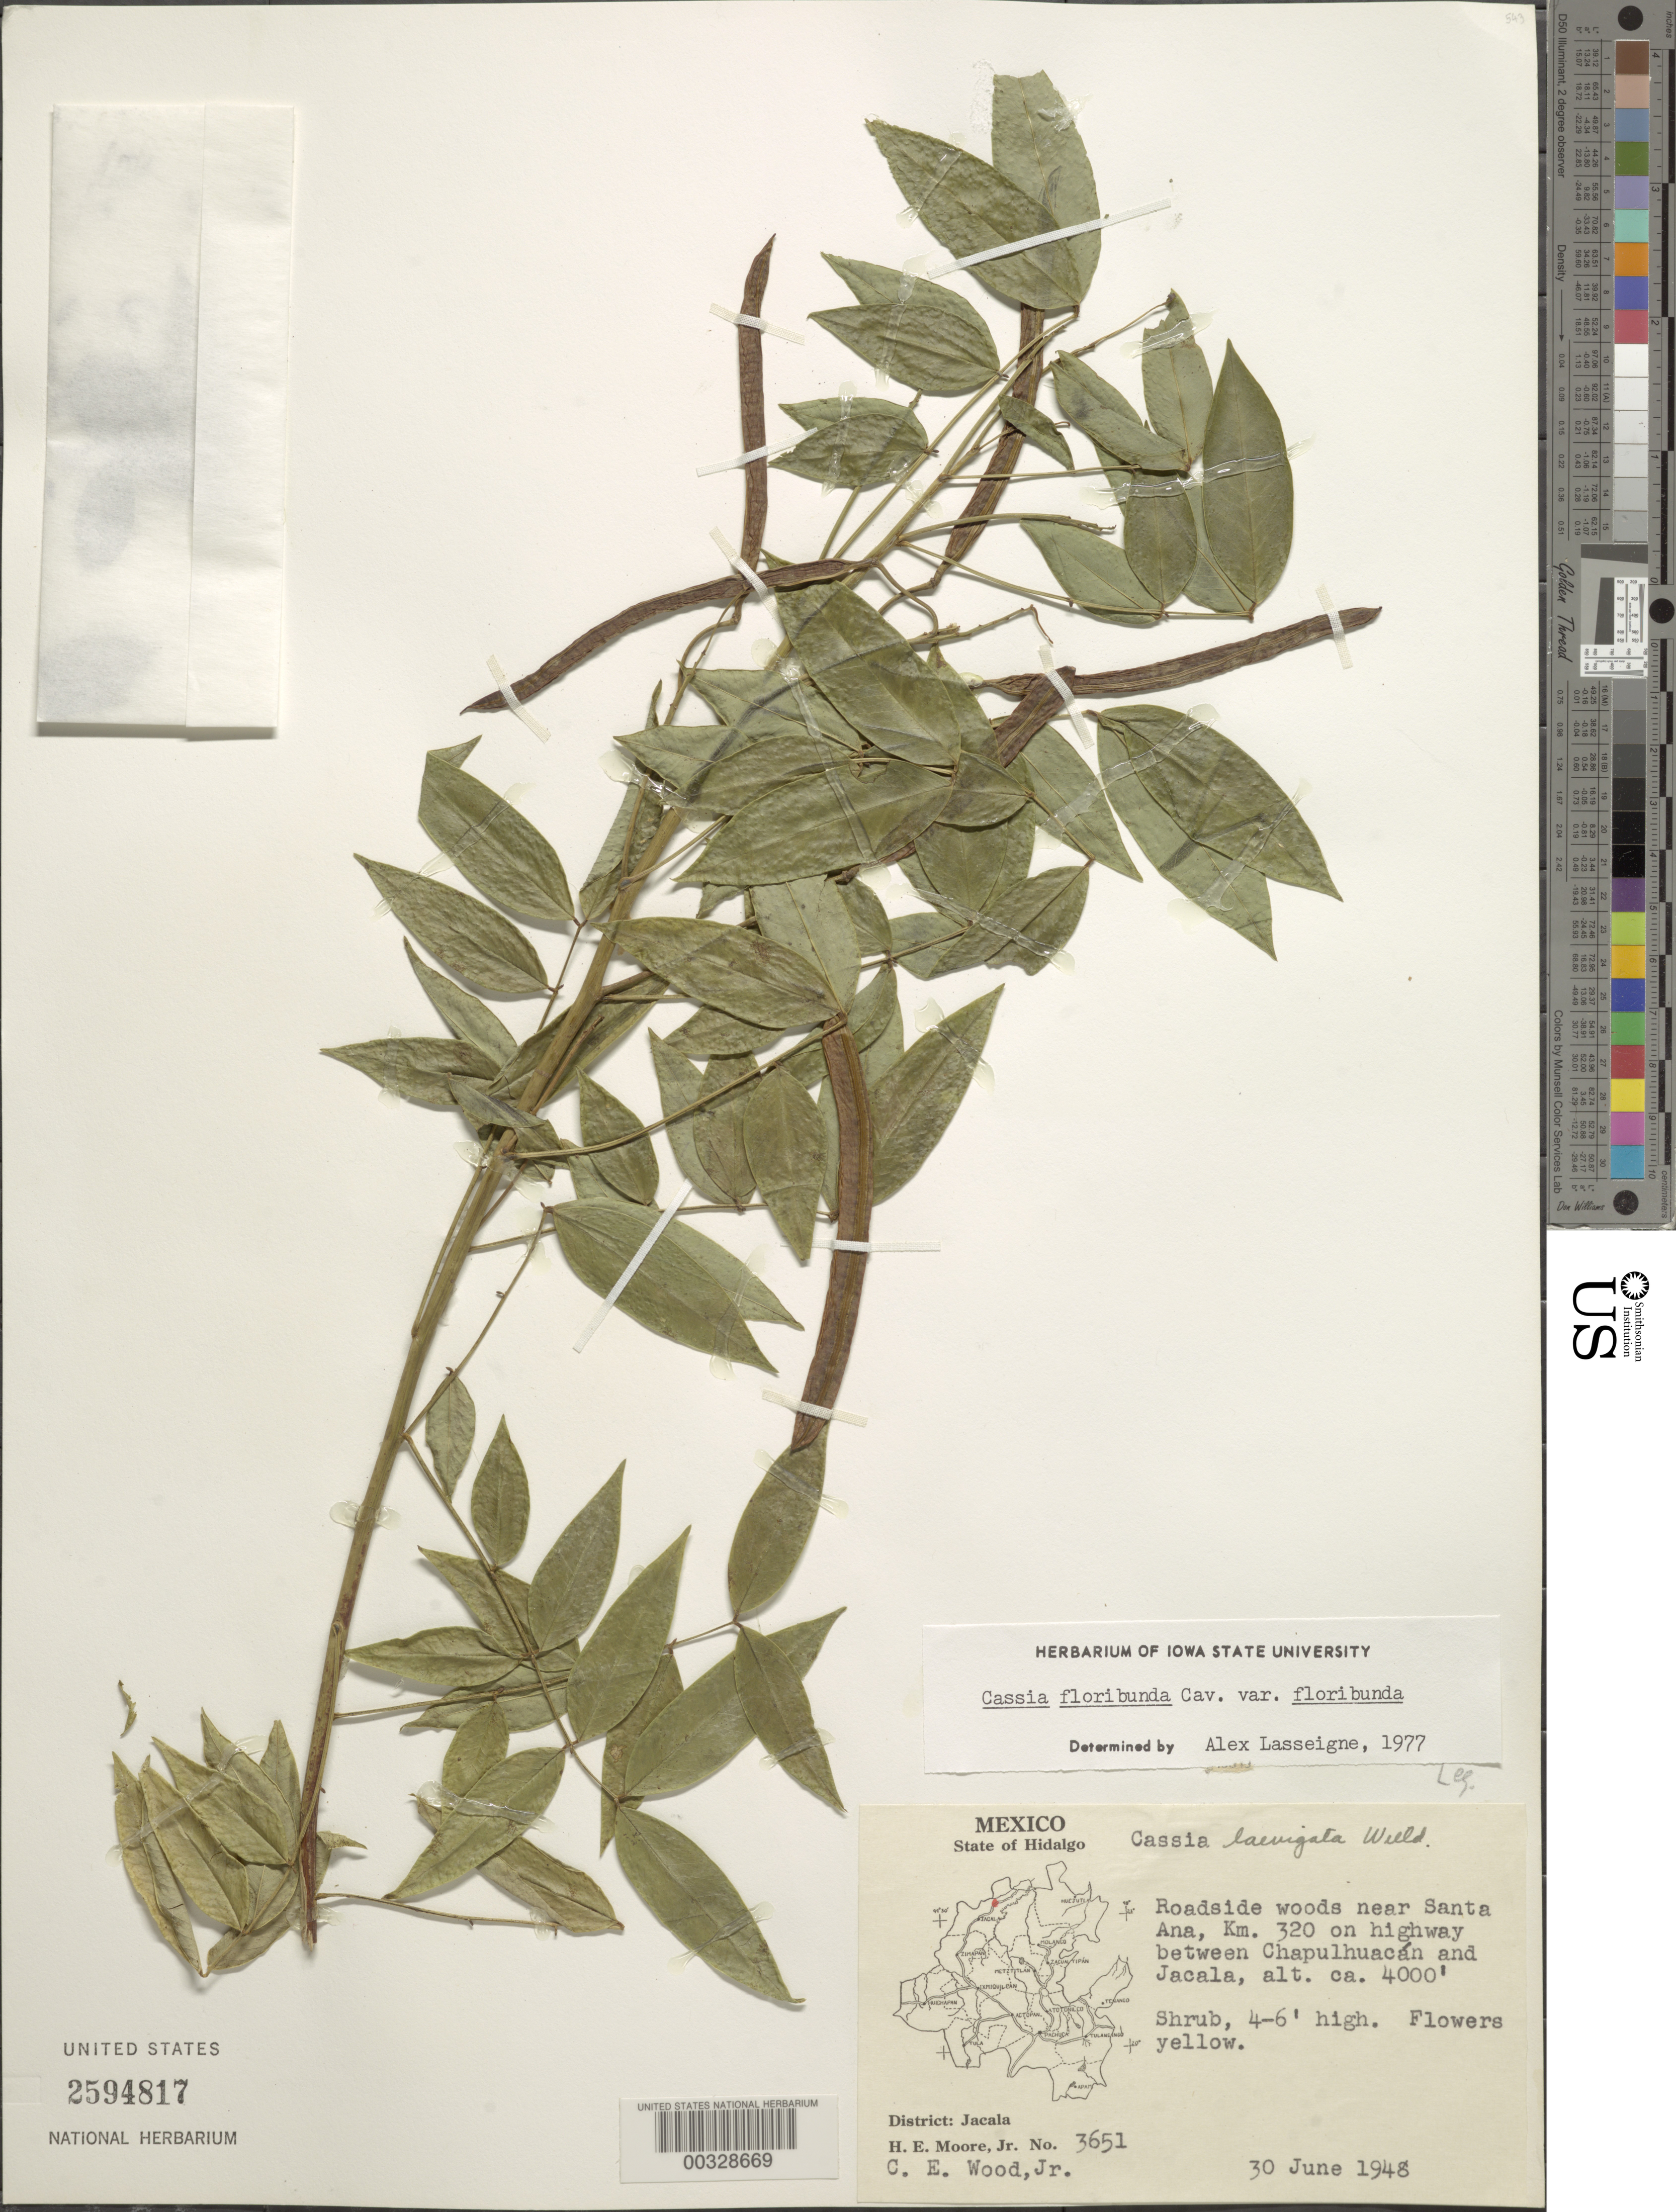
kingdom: Plantae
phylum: Tracheophyta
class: Magnoliopsida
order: Fabales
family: Fabaceae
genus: Senna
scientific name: Senna x floribunda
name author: (Cav.) H.S. Irwin & Barneby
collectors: H. E. Moore & C. E. Wood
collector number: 3651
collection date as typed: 30 Jun 1948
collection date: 1948-06-30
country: Mexico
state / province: Hidalgo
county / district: Jacala De Ledezma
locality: Near Santa Ana, km 320 on highway between Chapulhuacan and Jacala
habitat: Road side woods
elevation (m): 1219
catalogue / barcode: US 2594817